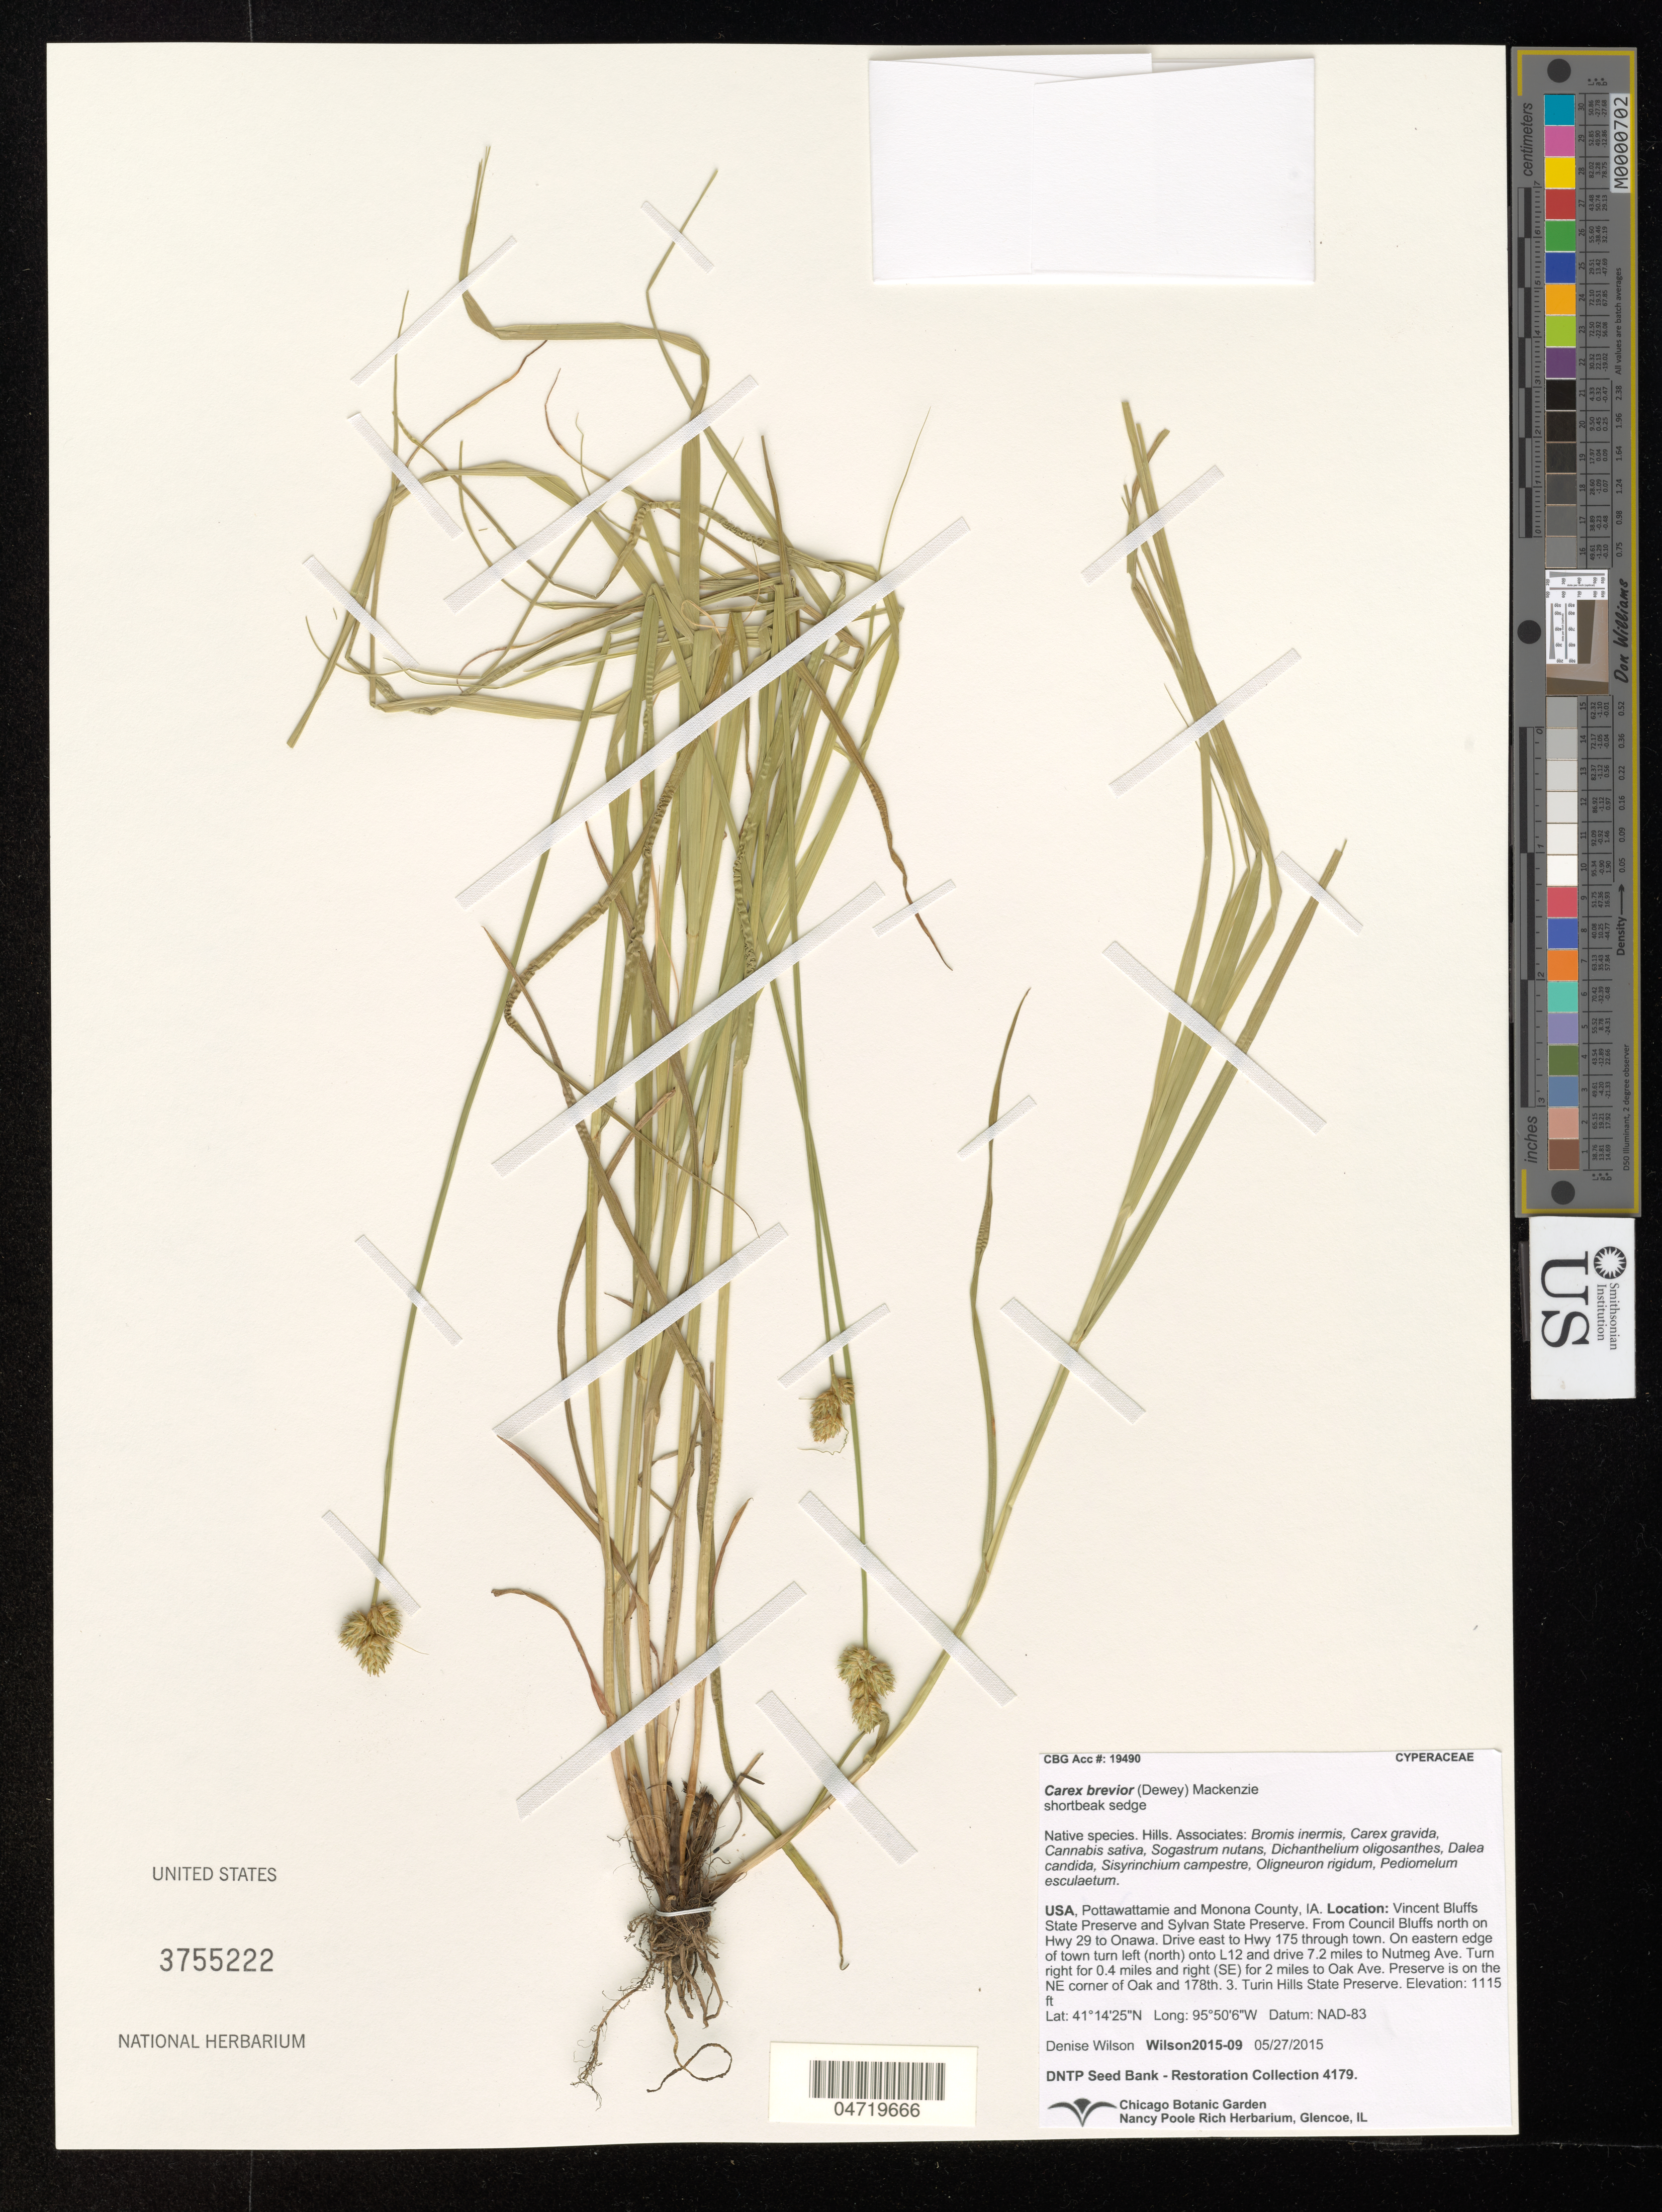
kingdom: Plantae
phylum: Tracheophyta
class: Liliopsida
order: Poales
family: Cyperaceae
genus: Carex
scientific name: Carex brevior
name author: (Dewey) Mack. ex Lunell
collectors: D. Wilson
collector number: Wilson2015-09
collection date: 2015-05-27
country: United States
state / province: Iowa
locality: Pottawattamie and Monona County, Ia. Vincent Bluffs State Preserve and Sylvan State Preserve. From Council Bluffs north on Hwy 29 to Onawa. Drive east to Hwy 175 through town. On eastern edge of town turn left (north) onto L12 and drive 7.2 miles to Nutmeg Ave. turn right for 0.4 miles and right (SE) for 2 miles to Oak Ave. Preserve is on the NE corner of Oak and 178th. 3. Turin Hills State Preserve.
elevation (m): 340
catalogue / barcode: US 3755222